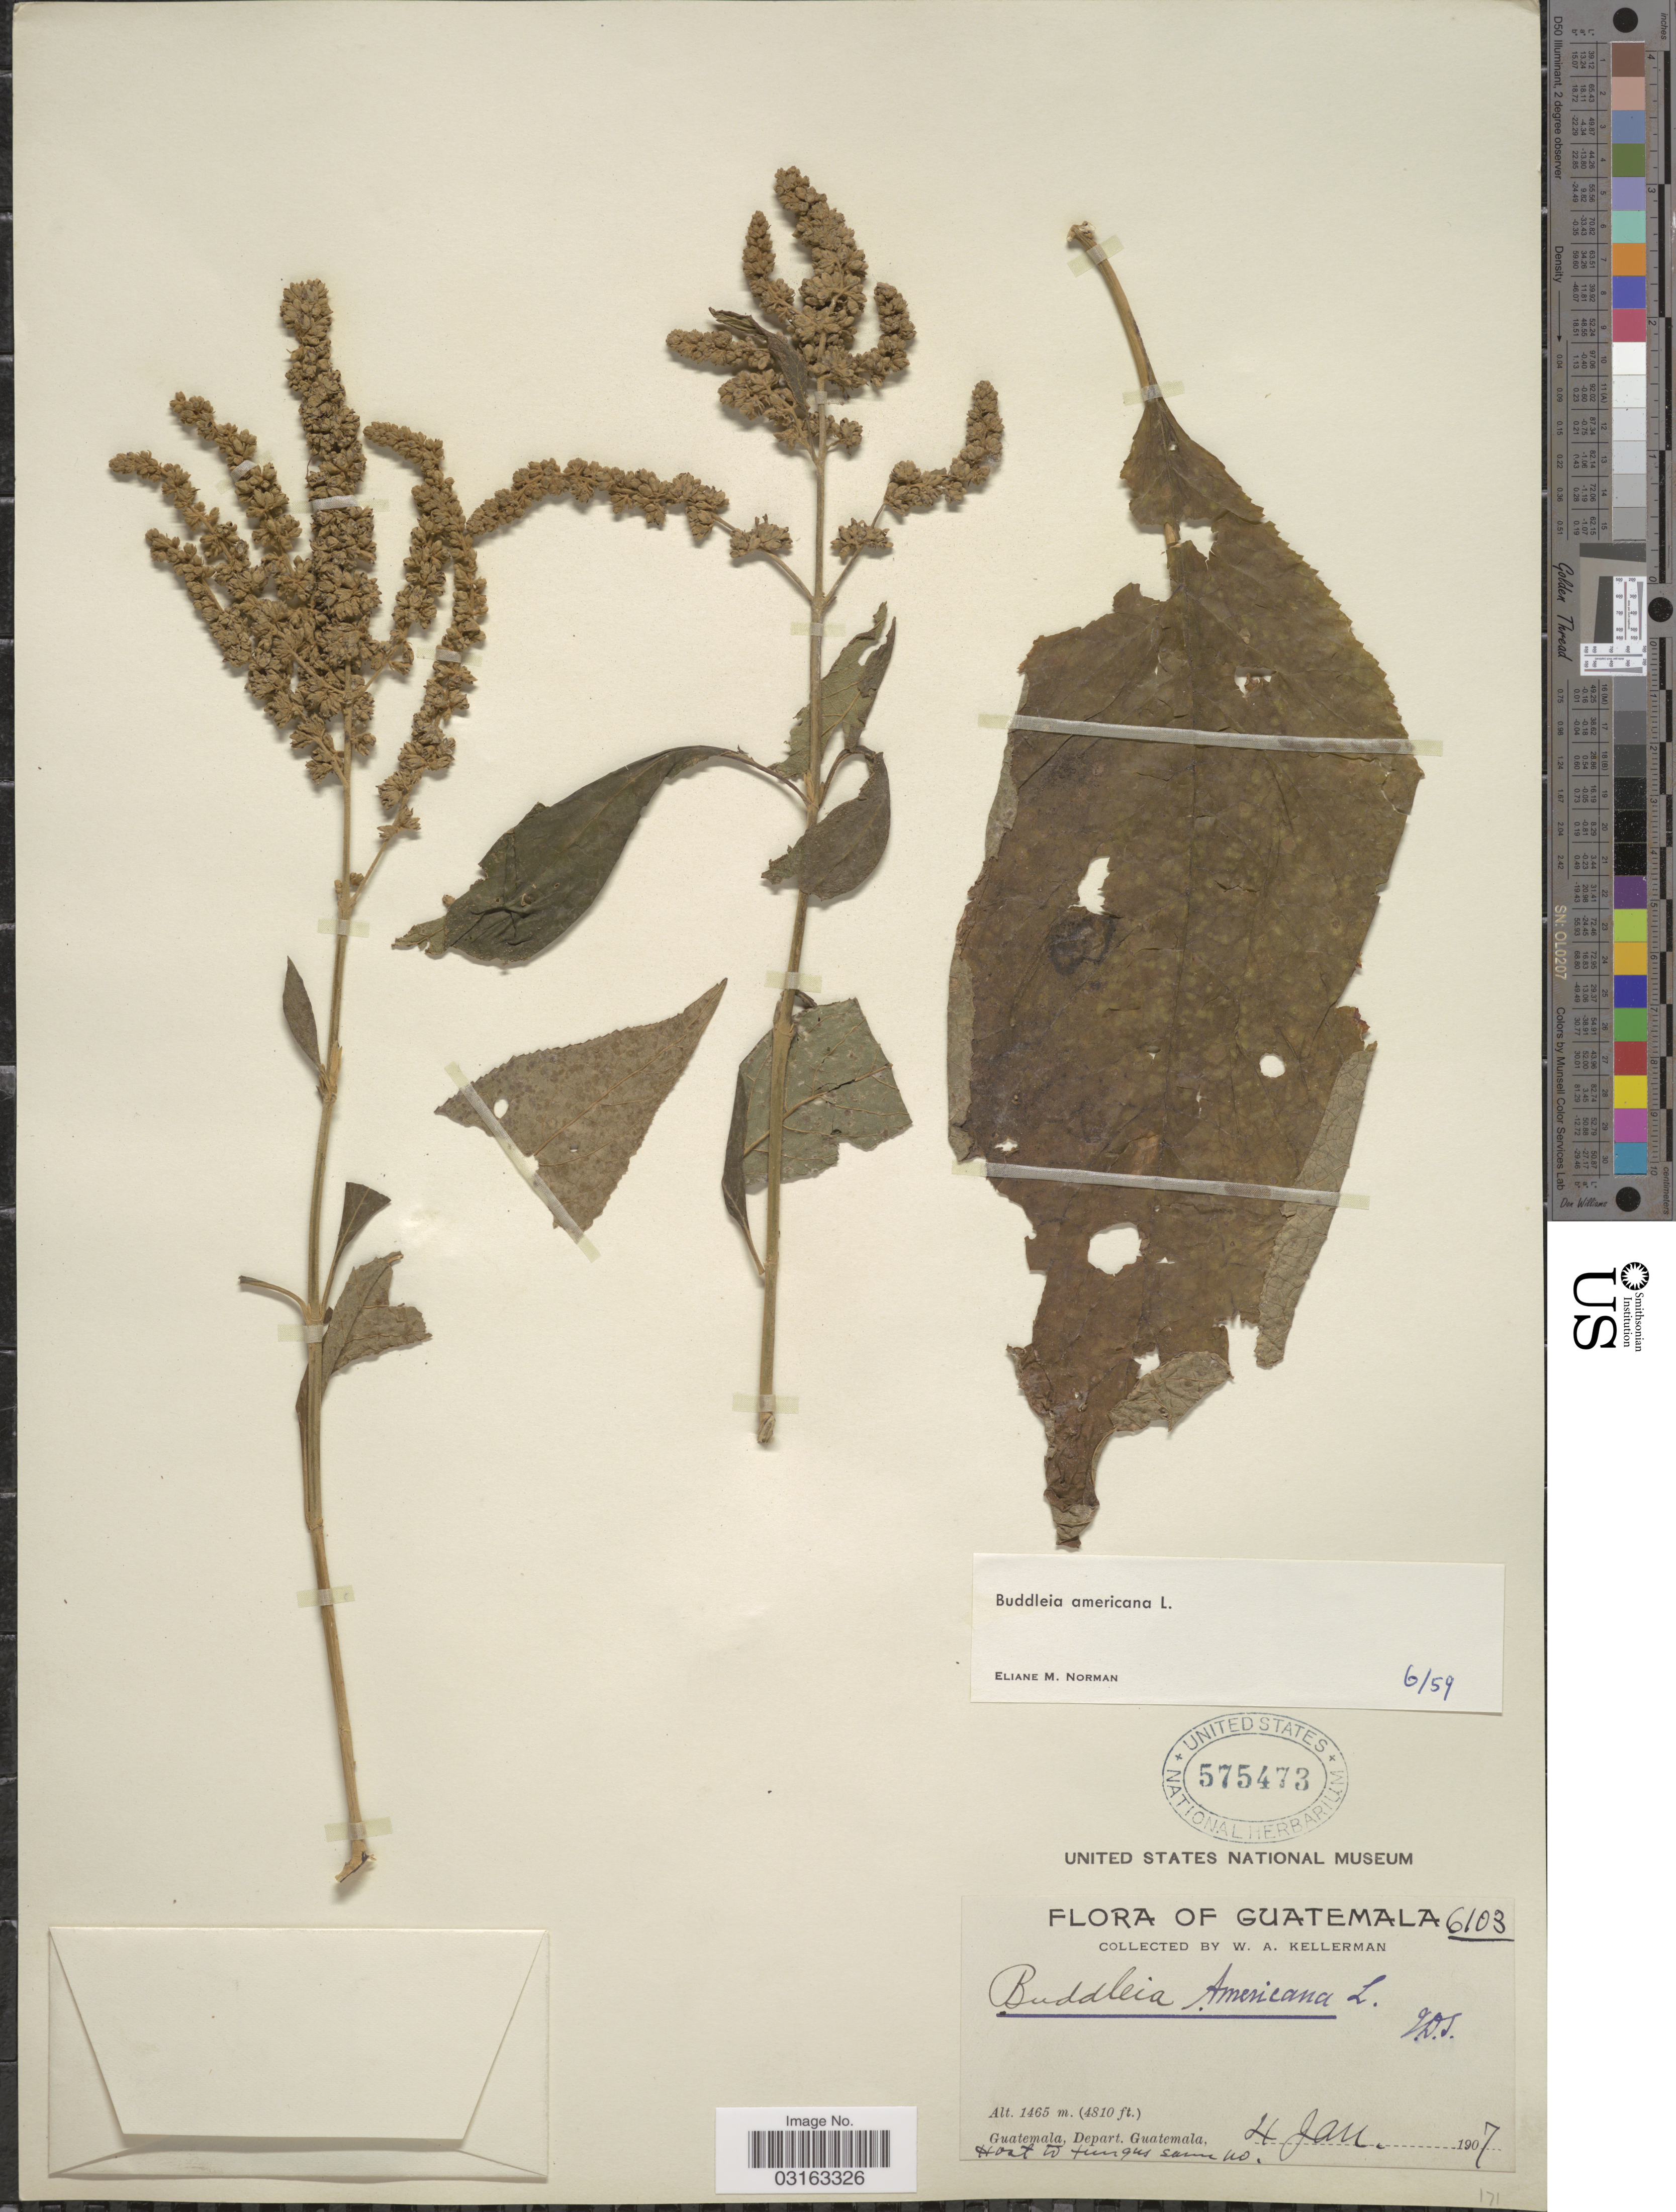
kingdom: Plantae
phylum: Tracheophyta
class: Magnoliopsida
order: Lamiales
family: Scrophulariaceae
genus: Buddleja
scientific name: Buddleja americana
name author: L.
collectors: W. Kellerman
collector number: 6103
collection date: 1907-01-04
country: Guatemala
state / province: Guatemala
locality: Depart. Guatemala.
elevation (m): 1465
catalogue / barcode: US 575473